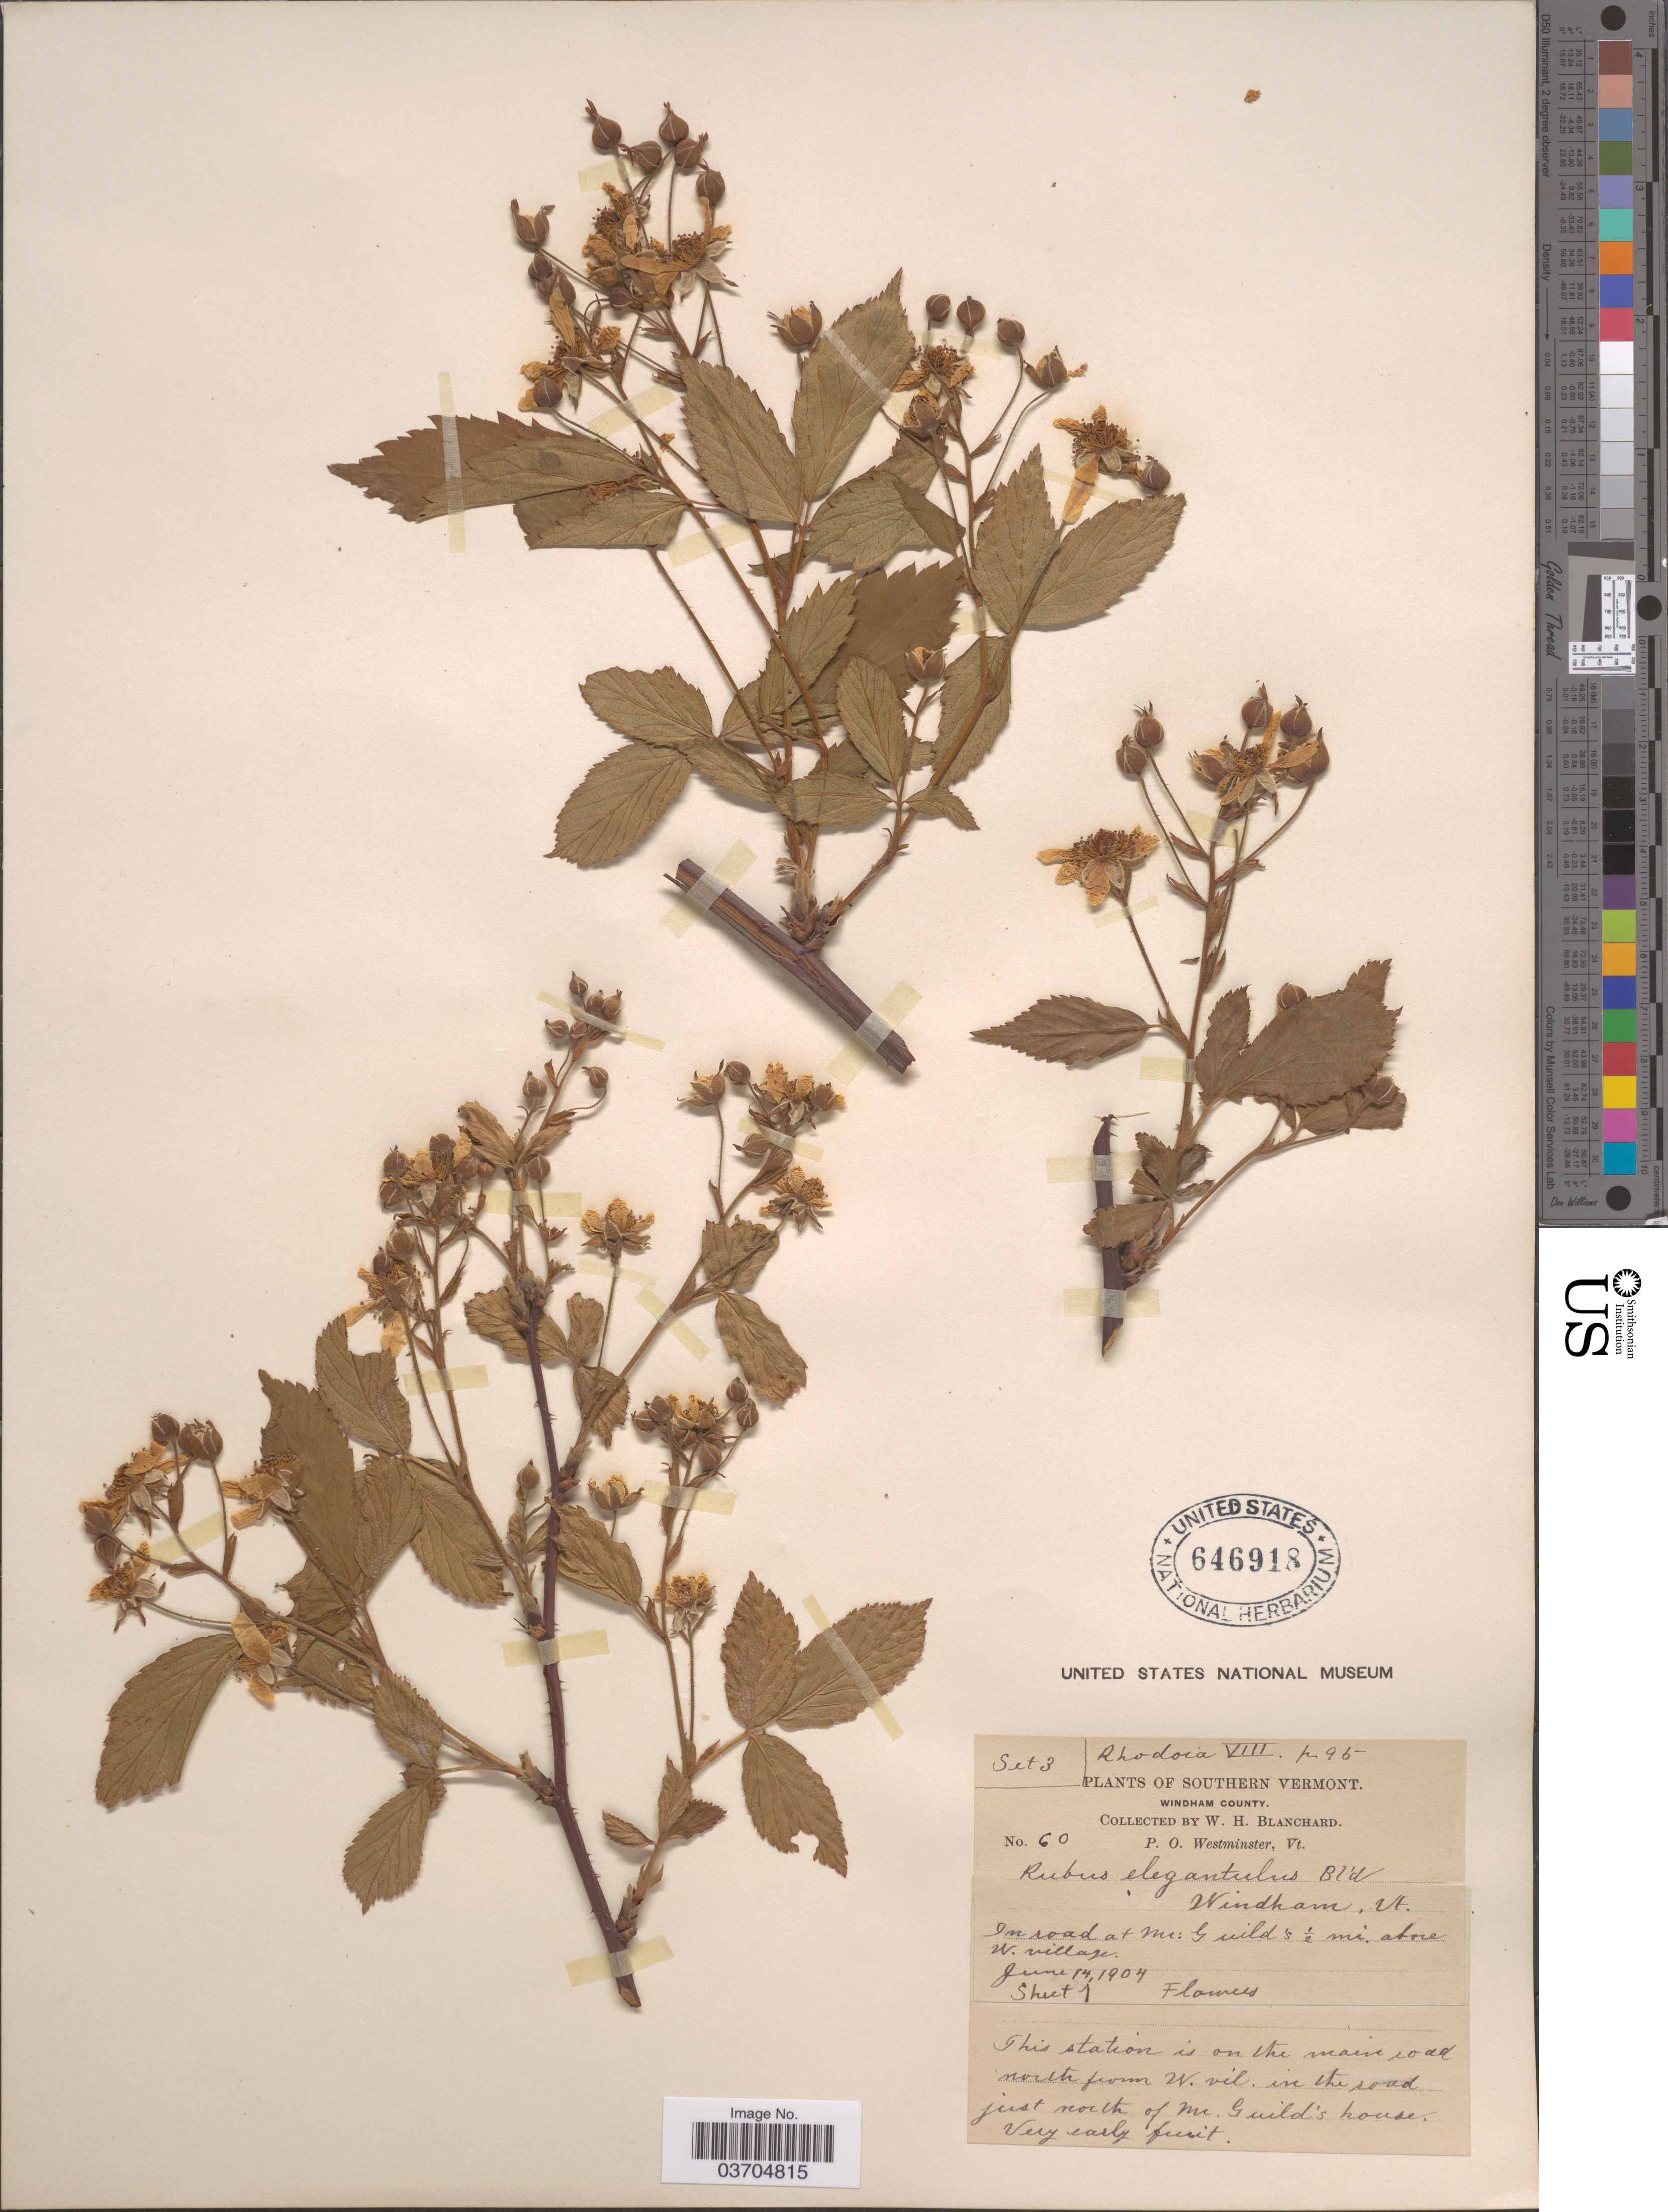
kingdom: Plantae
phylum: Tracheophyta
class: Magnoliopsida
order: Rosales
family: Rosaceae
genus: Rubus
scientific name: Rubus elegantulus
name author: Blanch.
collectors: W. H. Blanchard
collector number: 60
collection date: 1904-06-14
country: United States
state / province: Vermont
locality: Southern Vermont. Windham County. In road at mr. Guild's ½ mi. above W. village. This station is on the main road north from W. Vil. in the road just north of mr. Guild's house.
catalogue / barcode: US 646918